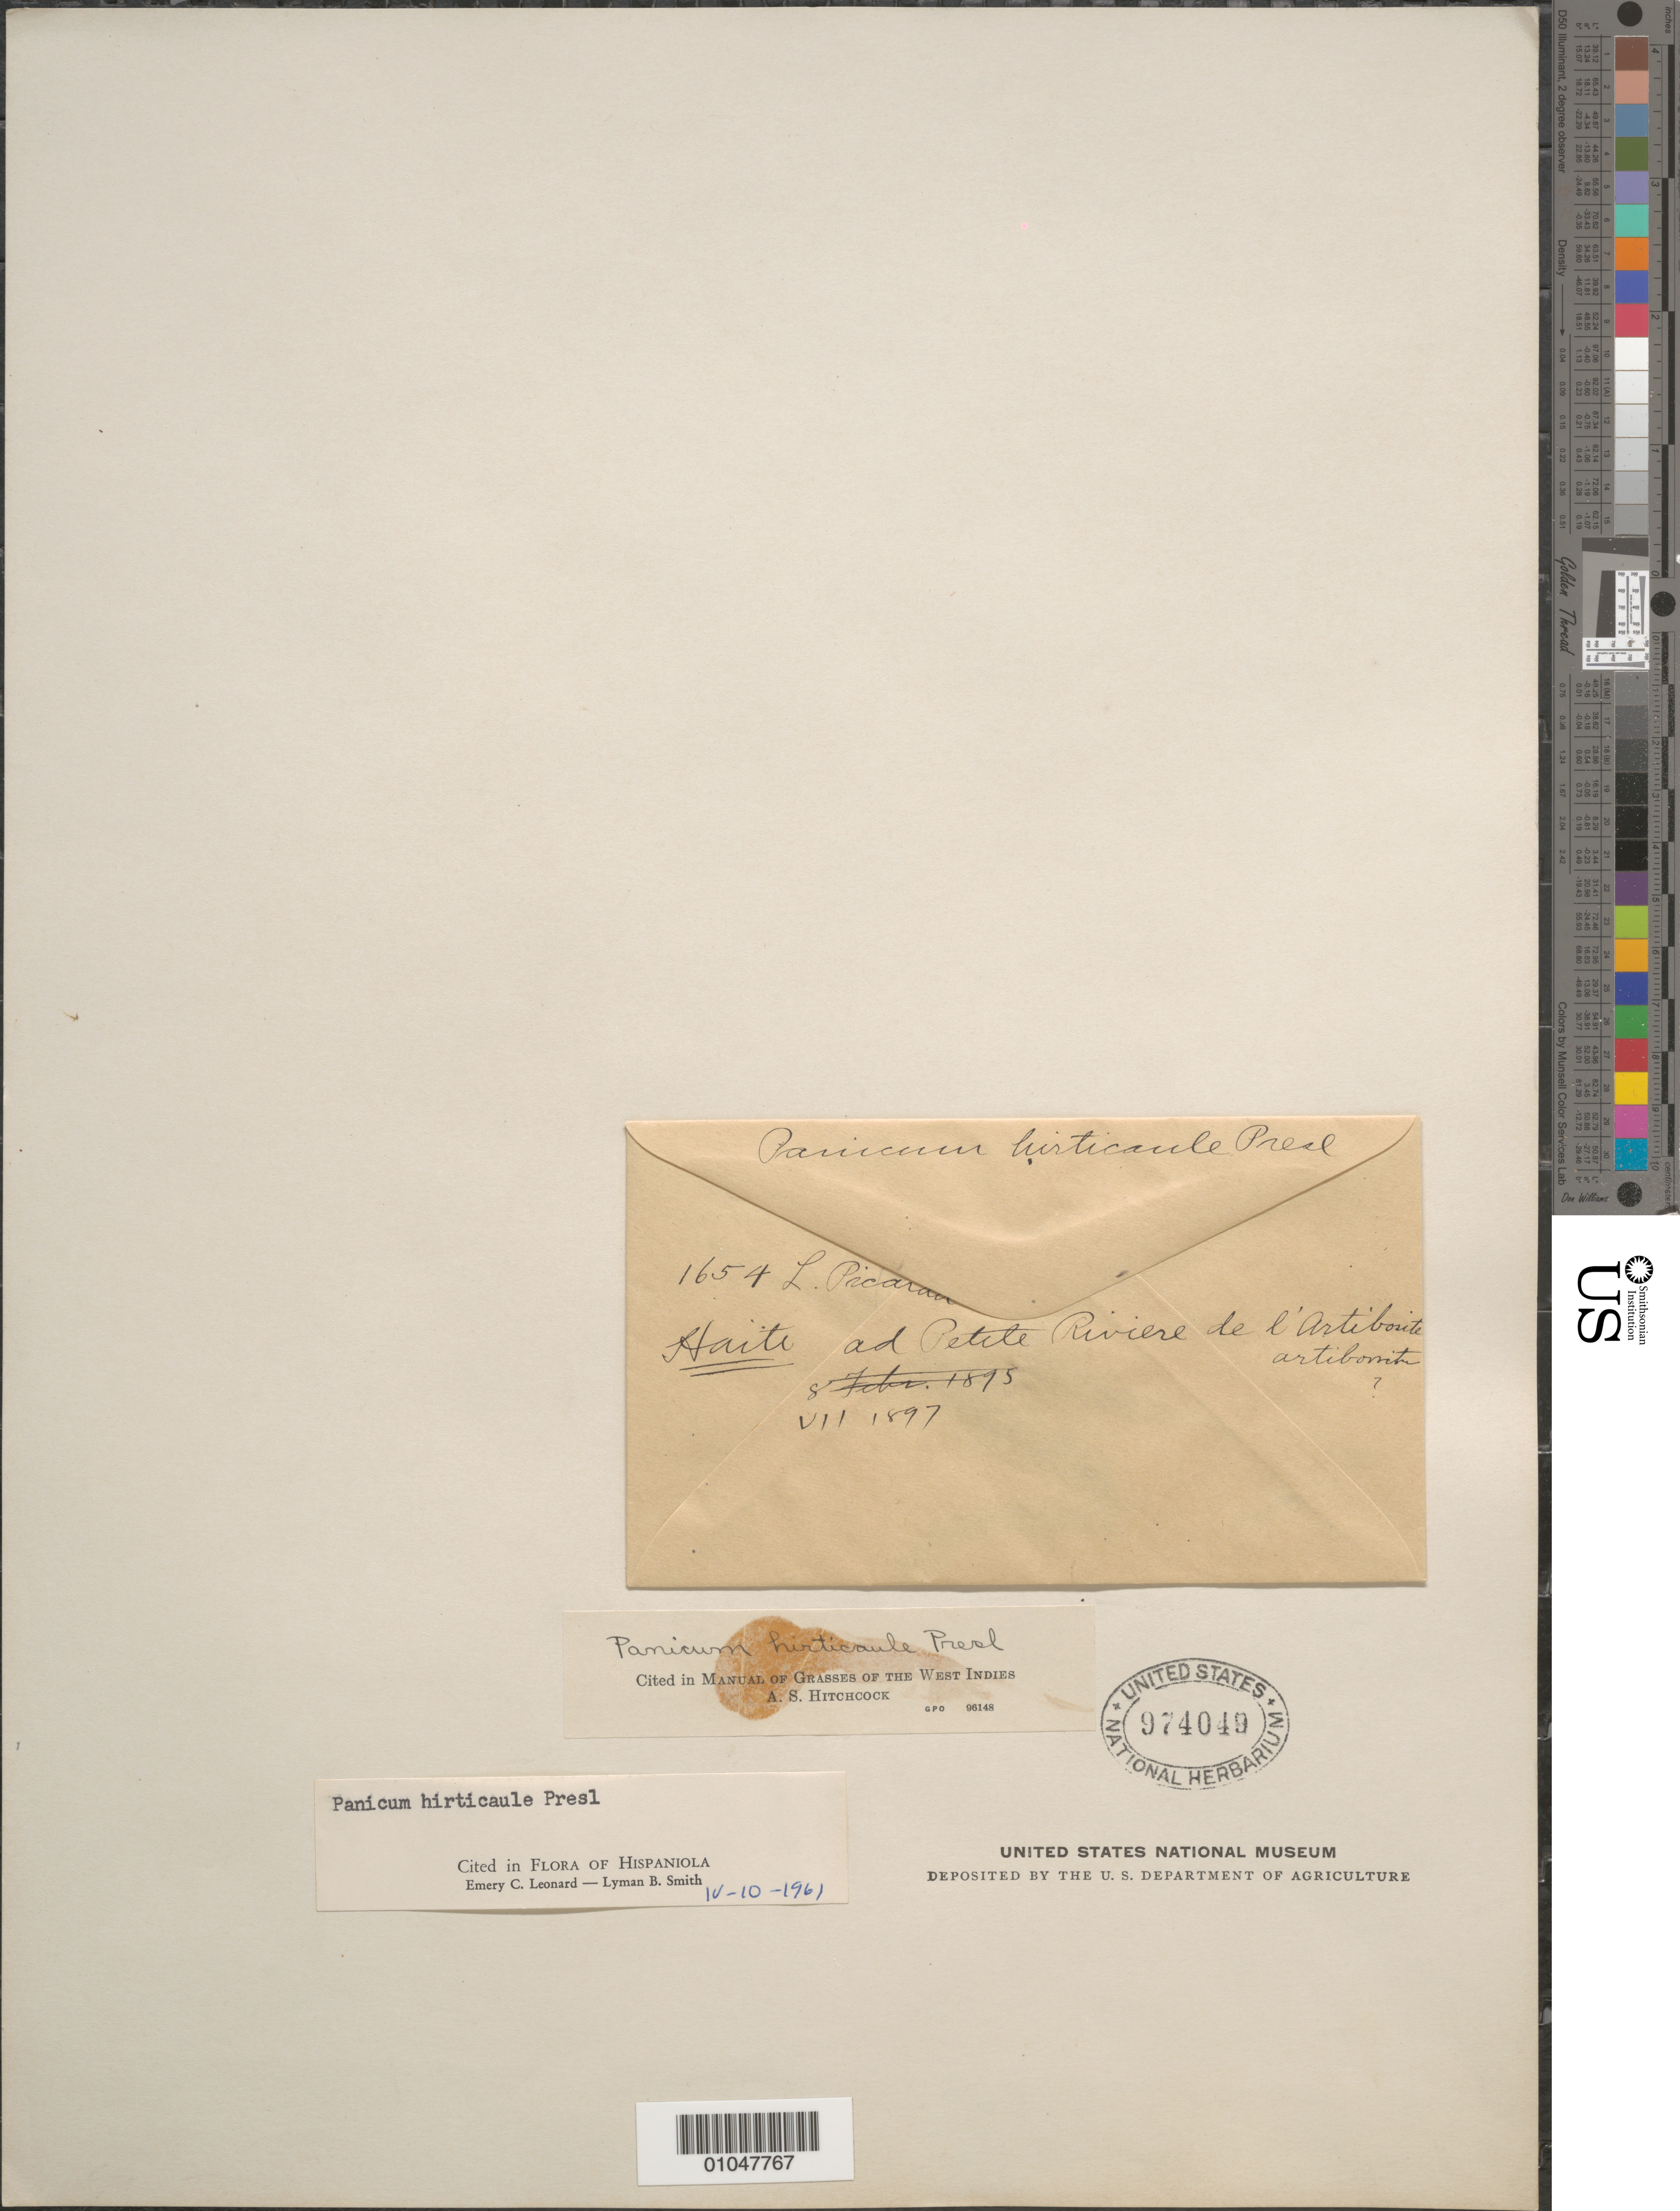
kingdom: Plantae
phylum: Tracheophyta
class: Liliopsida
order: Poales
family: Poaceae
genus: Panicum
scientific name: Panicum hirticaule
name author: J. Presl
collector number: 1654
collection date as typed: Jul 1897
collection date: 1897-07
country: Haiti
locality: Petite Riviere de l'Artiboute artibonita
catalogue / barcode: US 974049